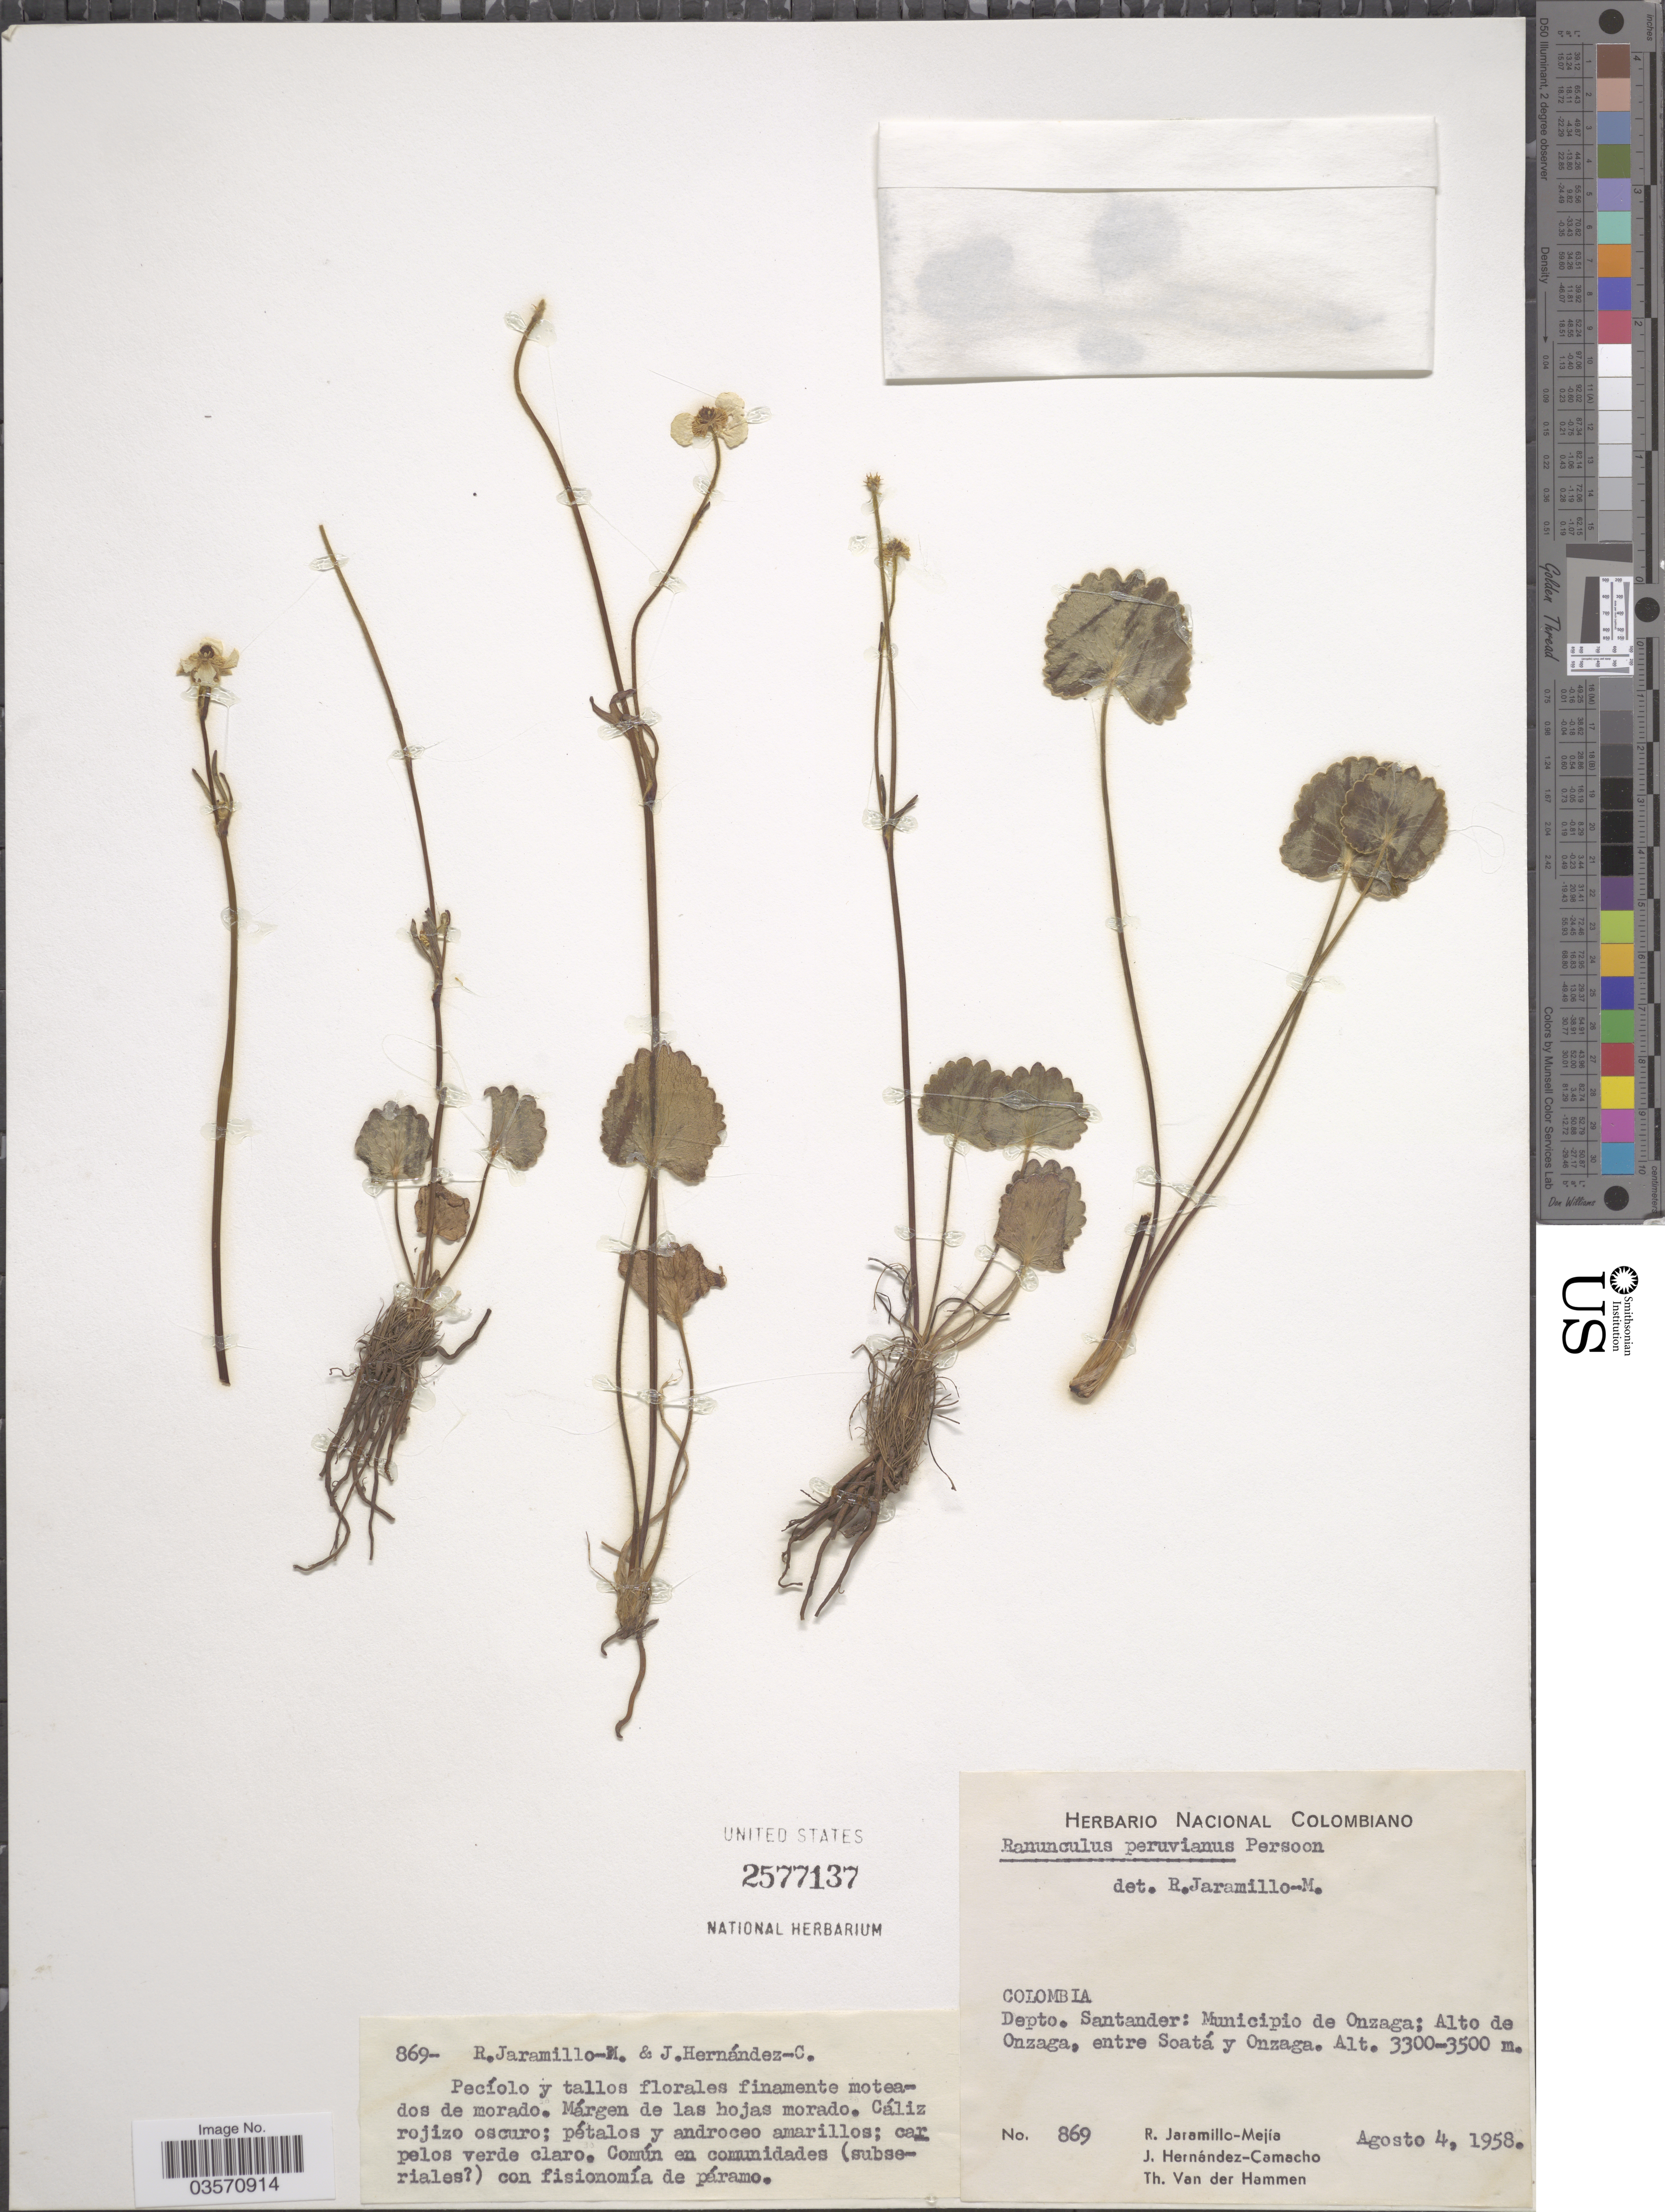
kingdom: Plantae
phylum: Tracheophyta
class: Magnoliopsida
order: Ranunculales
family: Ranunculaceae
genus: Ranunculus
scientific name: Ranunculus peruvianus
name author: Pers.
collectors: R. Jaramillo M., J. Hernandez Camacho & T. Van der Hammen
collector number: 869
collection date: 1958-08-04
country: Colombia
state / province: Santander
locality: Depto. Santander: Municipio de Onzaga; Alto de Onzaga, entre Soatá y Onzaga.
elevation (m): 3300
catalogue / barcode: US 2577137